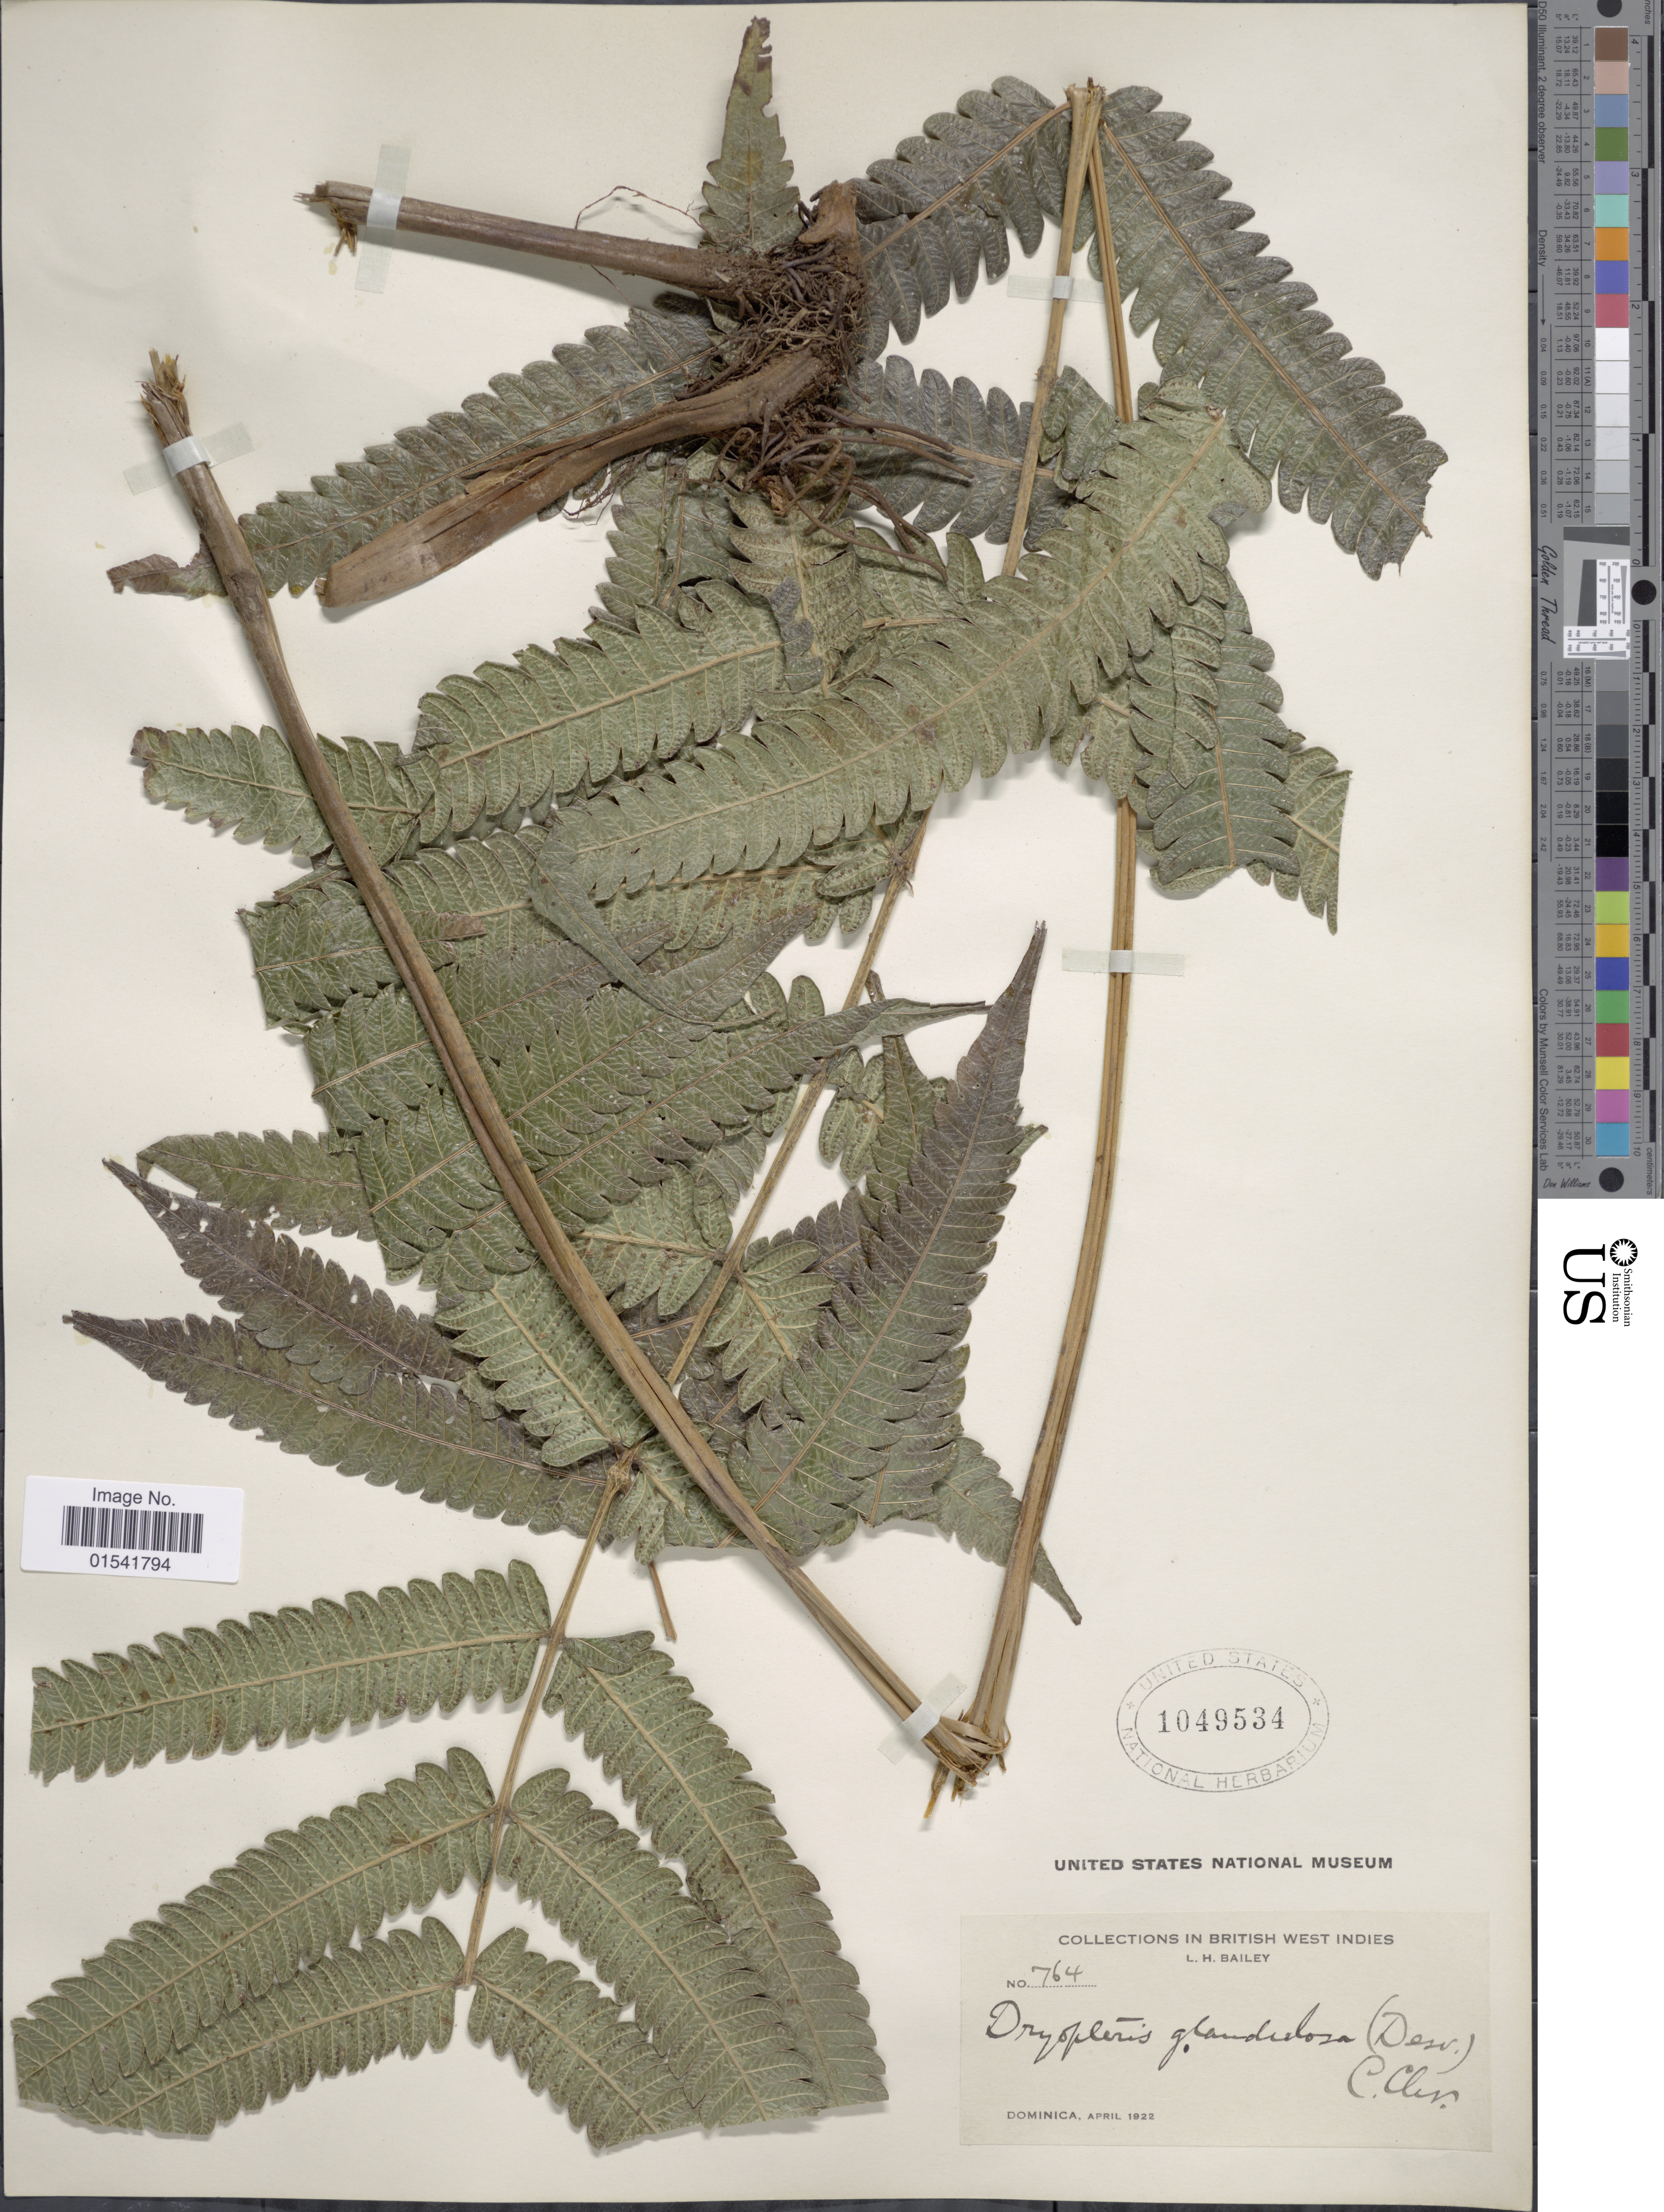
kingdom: Plantae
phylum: Tracheophyta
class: Polypodiopsida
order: Polypodiales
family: Thelypteridaceae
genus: Steiropteris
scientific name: Steiropteris glandulosa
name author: (Hook. f.) Pic. Serm.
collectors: L. H. Bailey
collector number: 764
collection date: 1922-04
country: Dominica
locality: In British West Indies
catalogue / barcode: US 1049534